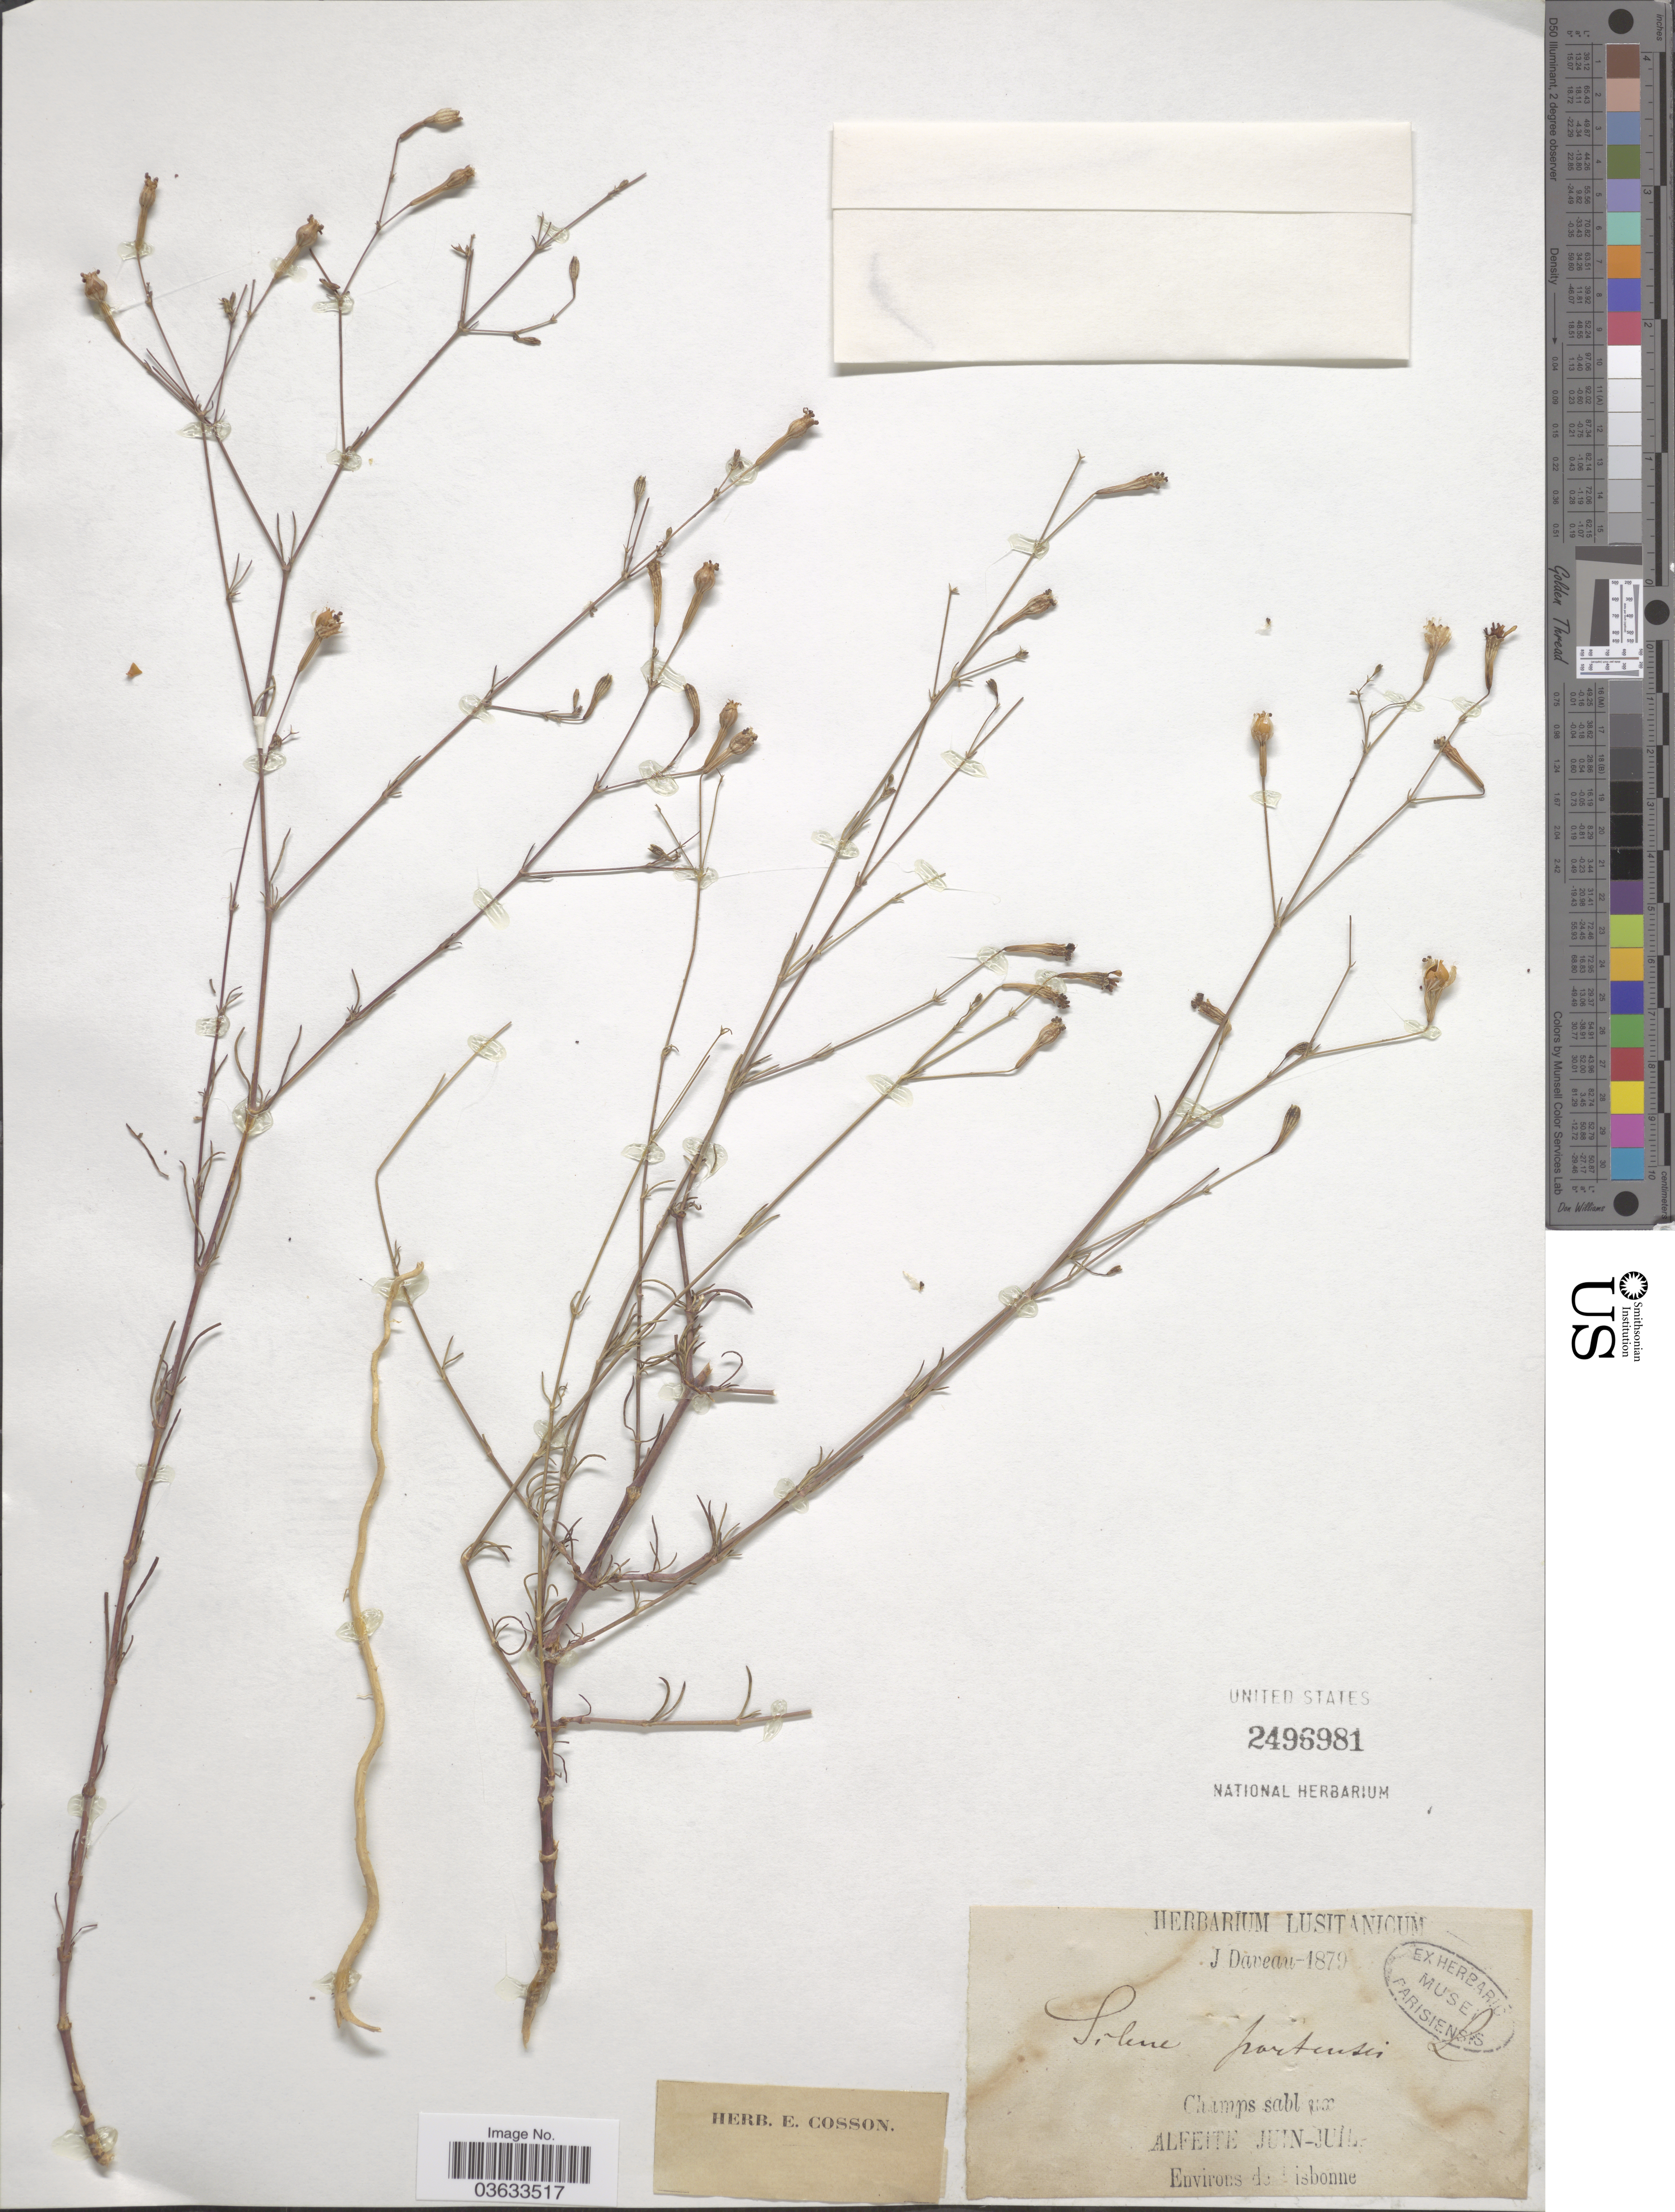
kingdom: Plantae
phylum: Tracheophyta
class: Magnoliopsida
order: Caryophyllales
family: Caryophyllaceae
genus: Silene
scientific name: Silene portensis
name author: L.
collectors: J. Daveau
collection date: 1879-06/1879-07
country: Portugal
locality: Champs sabl ux. Alfeite. [unsure placement] Environs de Lisbonne.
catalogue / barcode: US 2496981